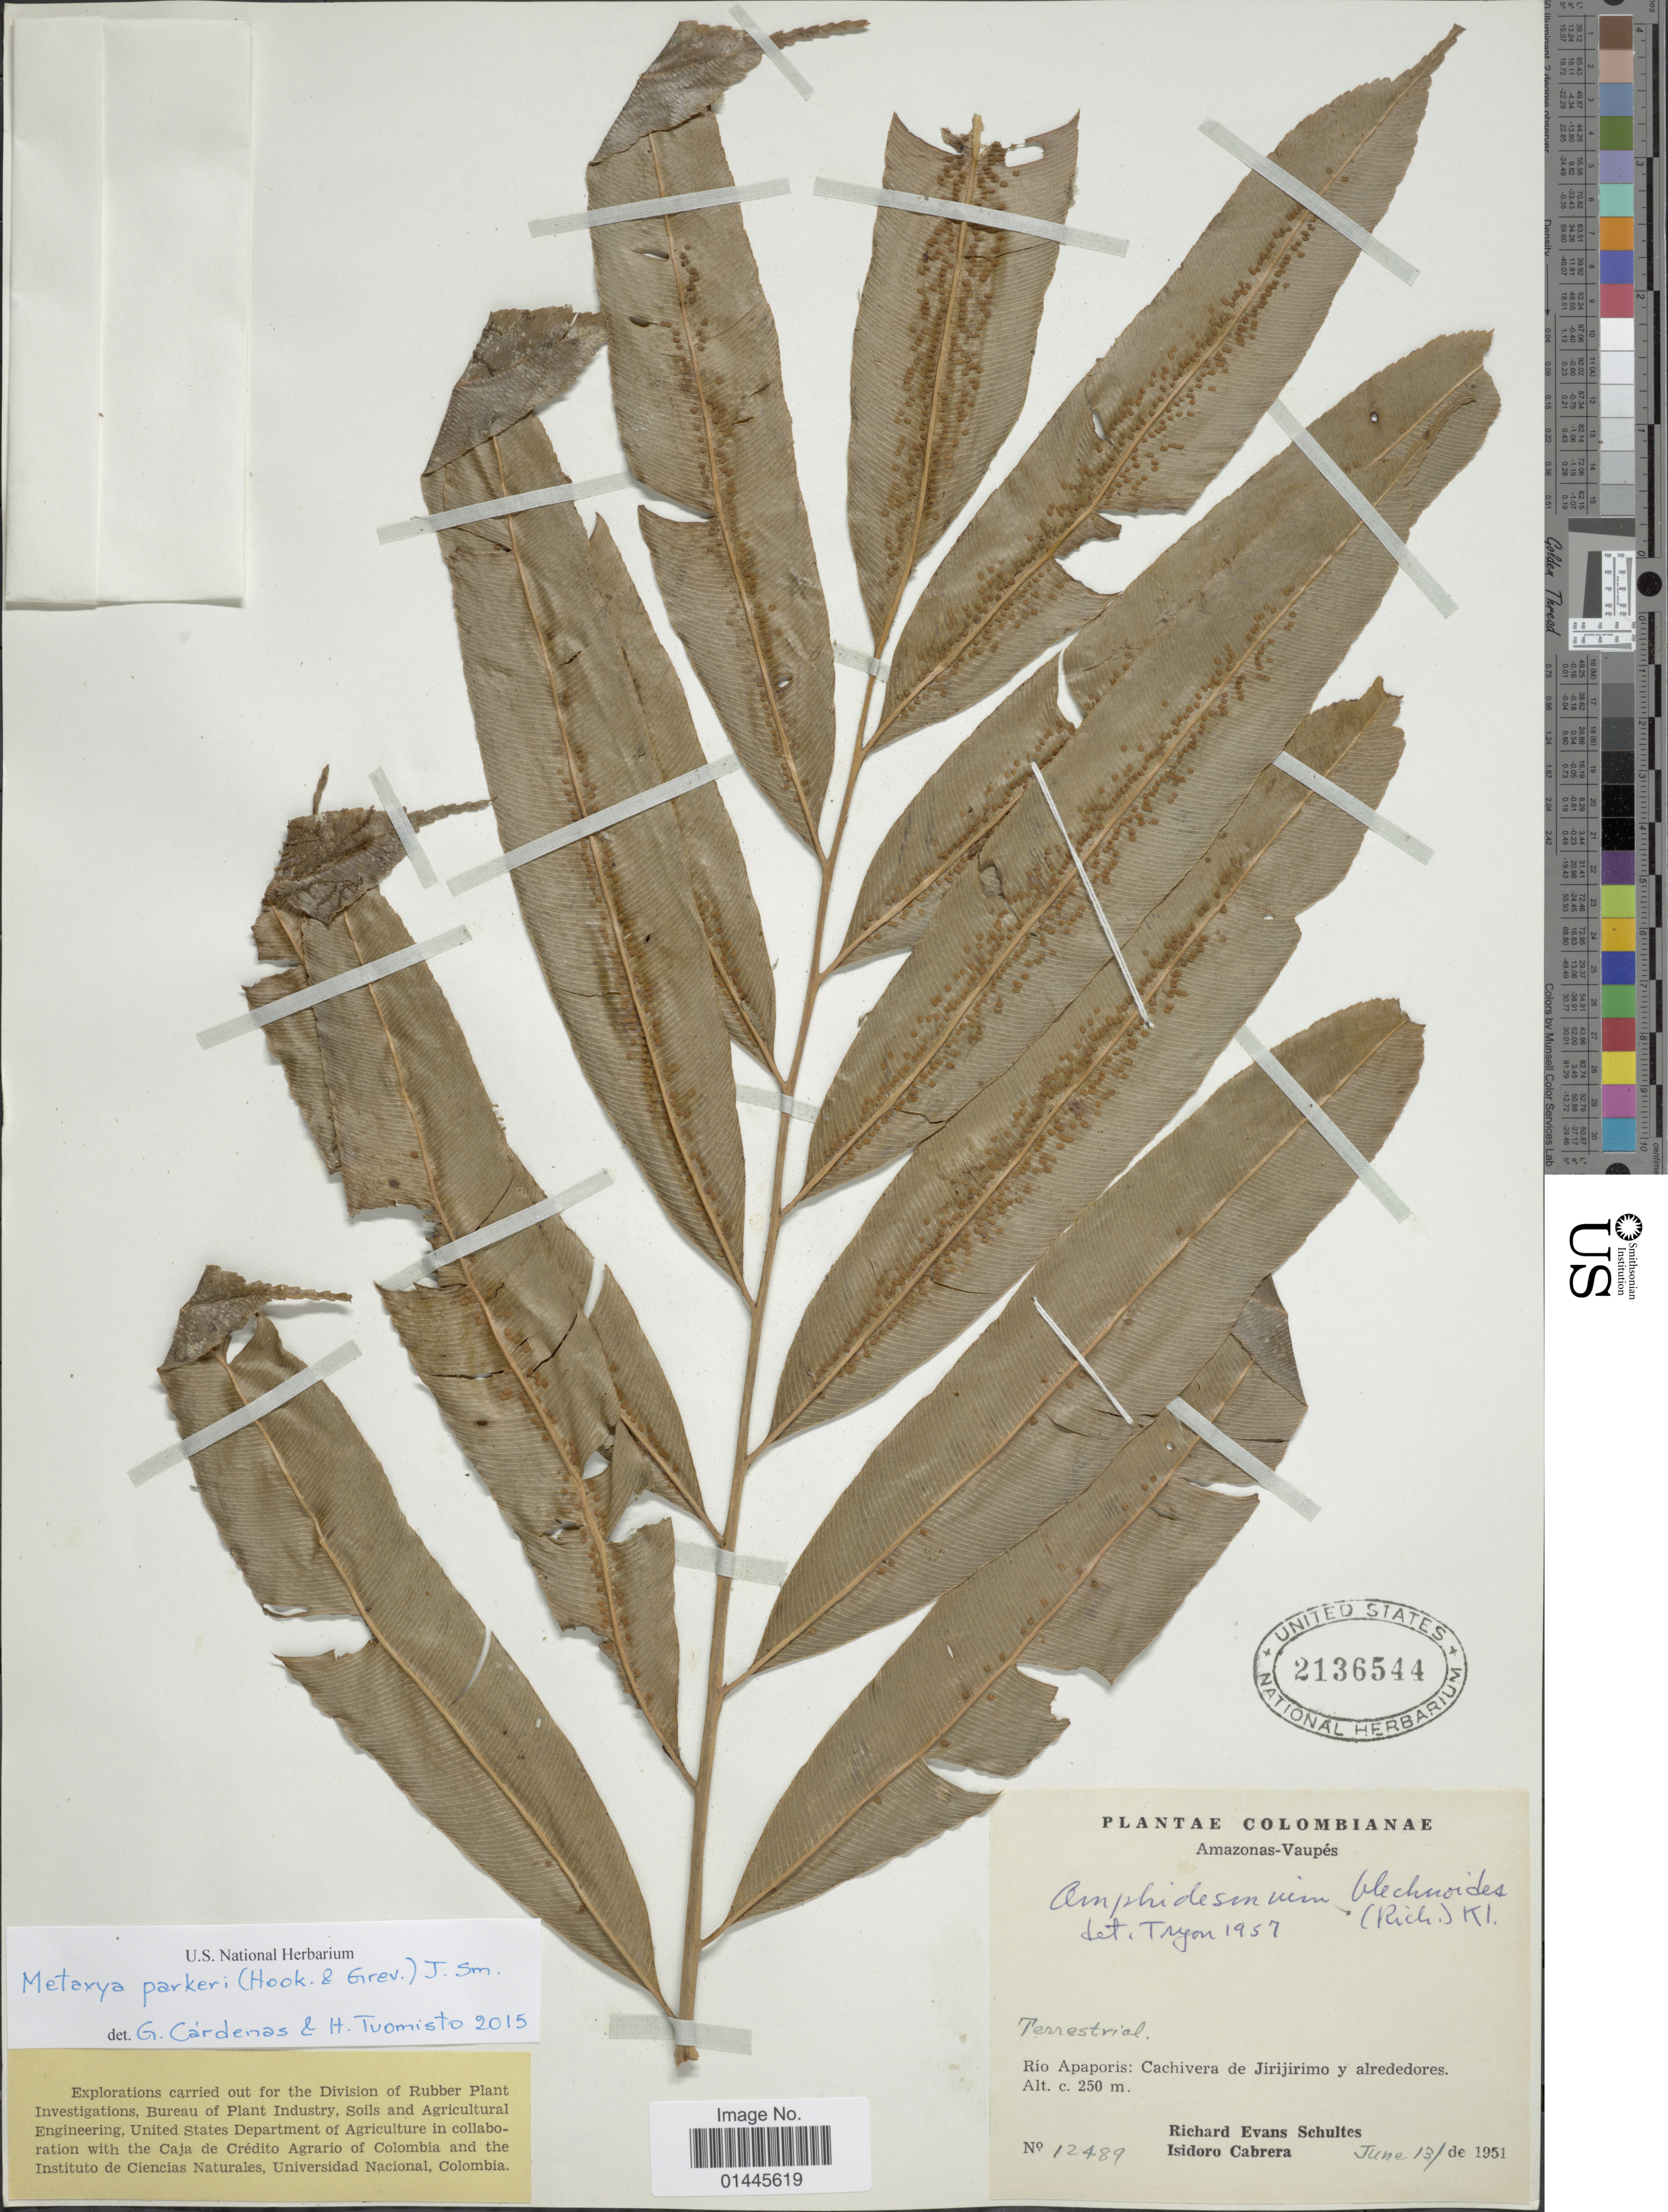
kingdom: Plantae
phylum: Tracheophyta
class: Polypodiopsida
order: Cyatheales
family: Metaxyaceae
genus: Metaxya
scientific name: Metaxya parkeri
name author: (Hook. & Grev.) J. Sm.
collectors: R. E. Schultes & I. Cabrera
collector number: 12489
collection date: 1951-06-13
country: Colombia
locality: Amazonas-Vaupes: Rio Apaporis: Cachivera de Jirijirimo y alrededores.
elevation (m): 250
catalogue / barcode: US 2136544